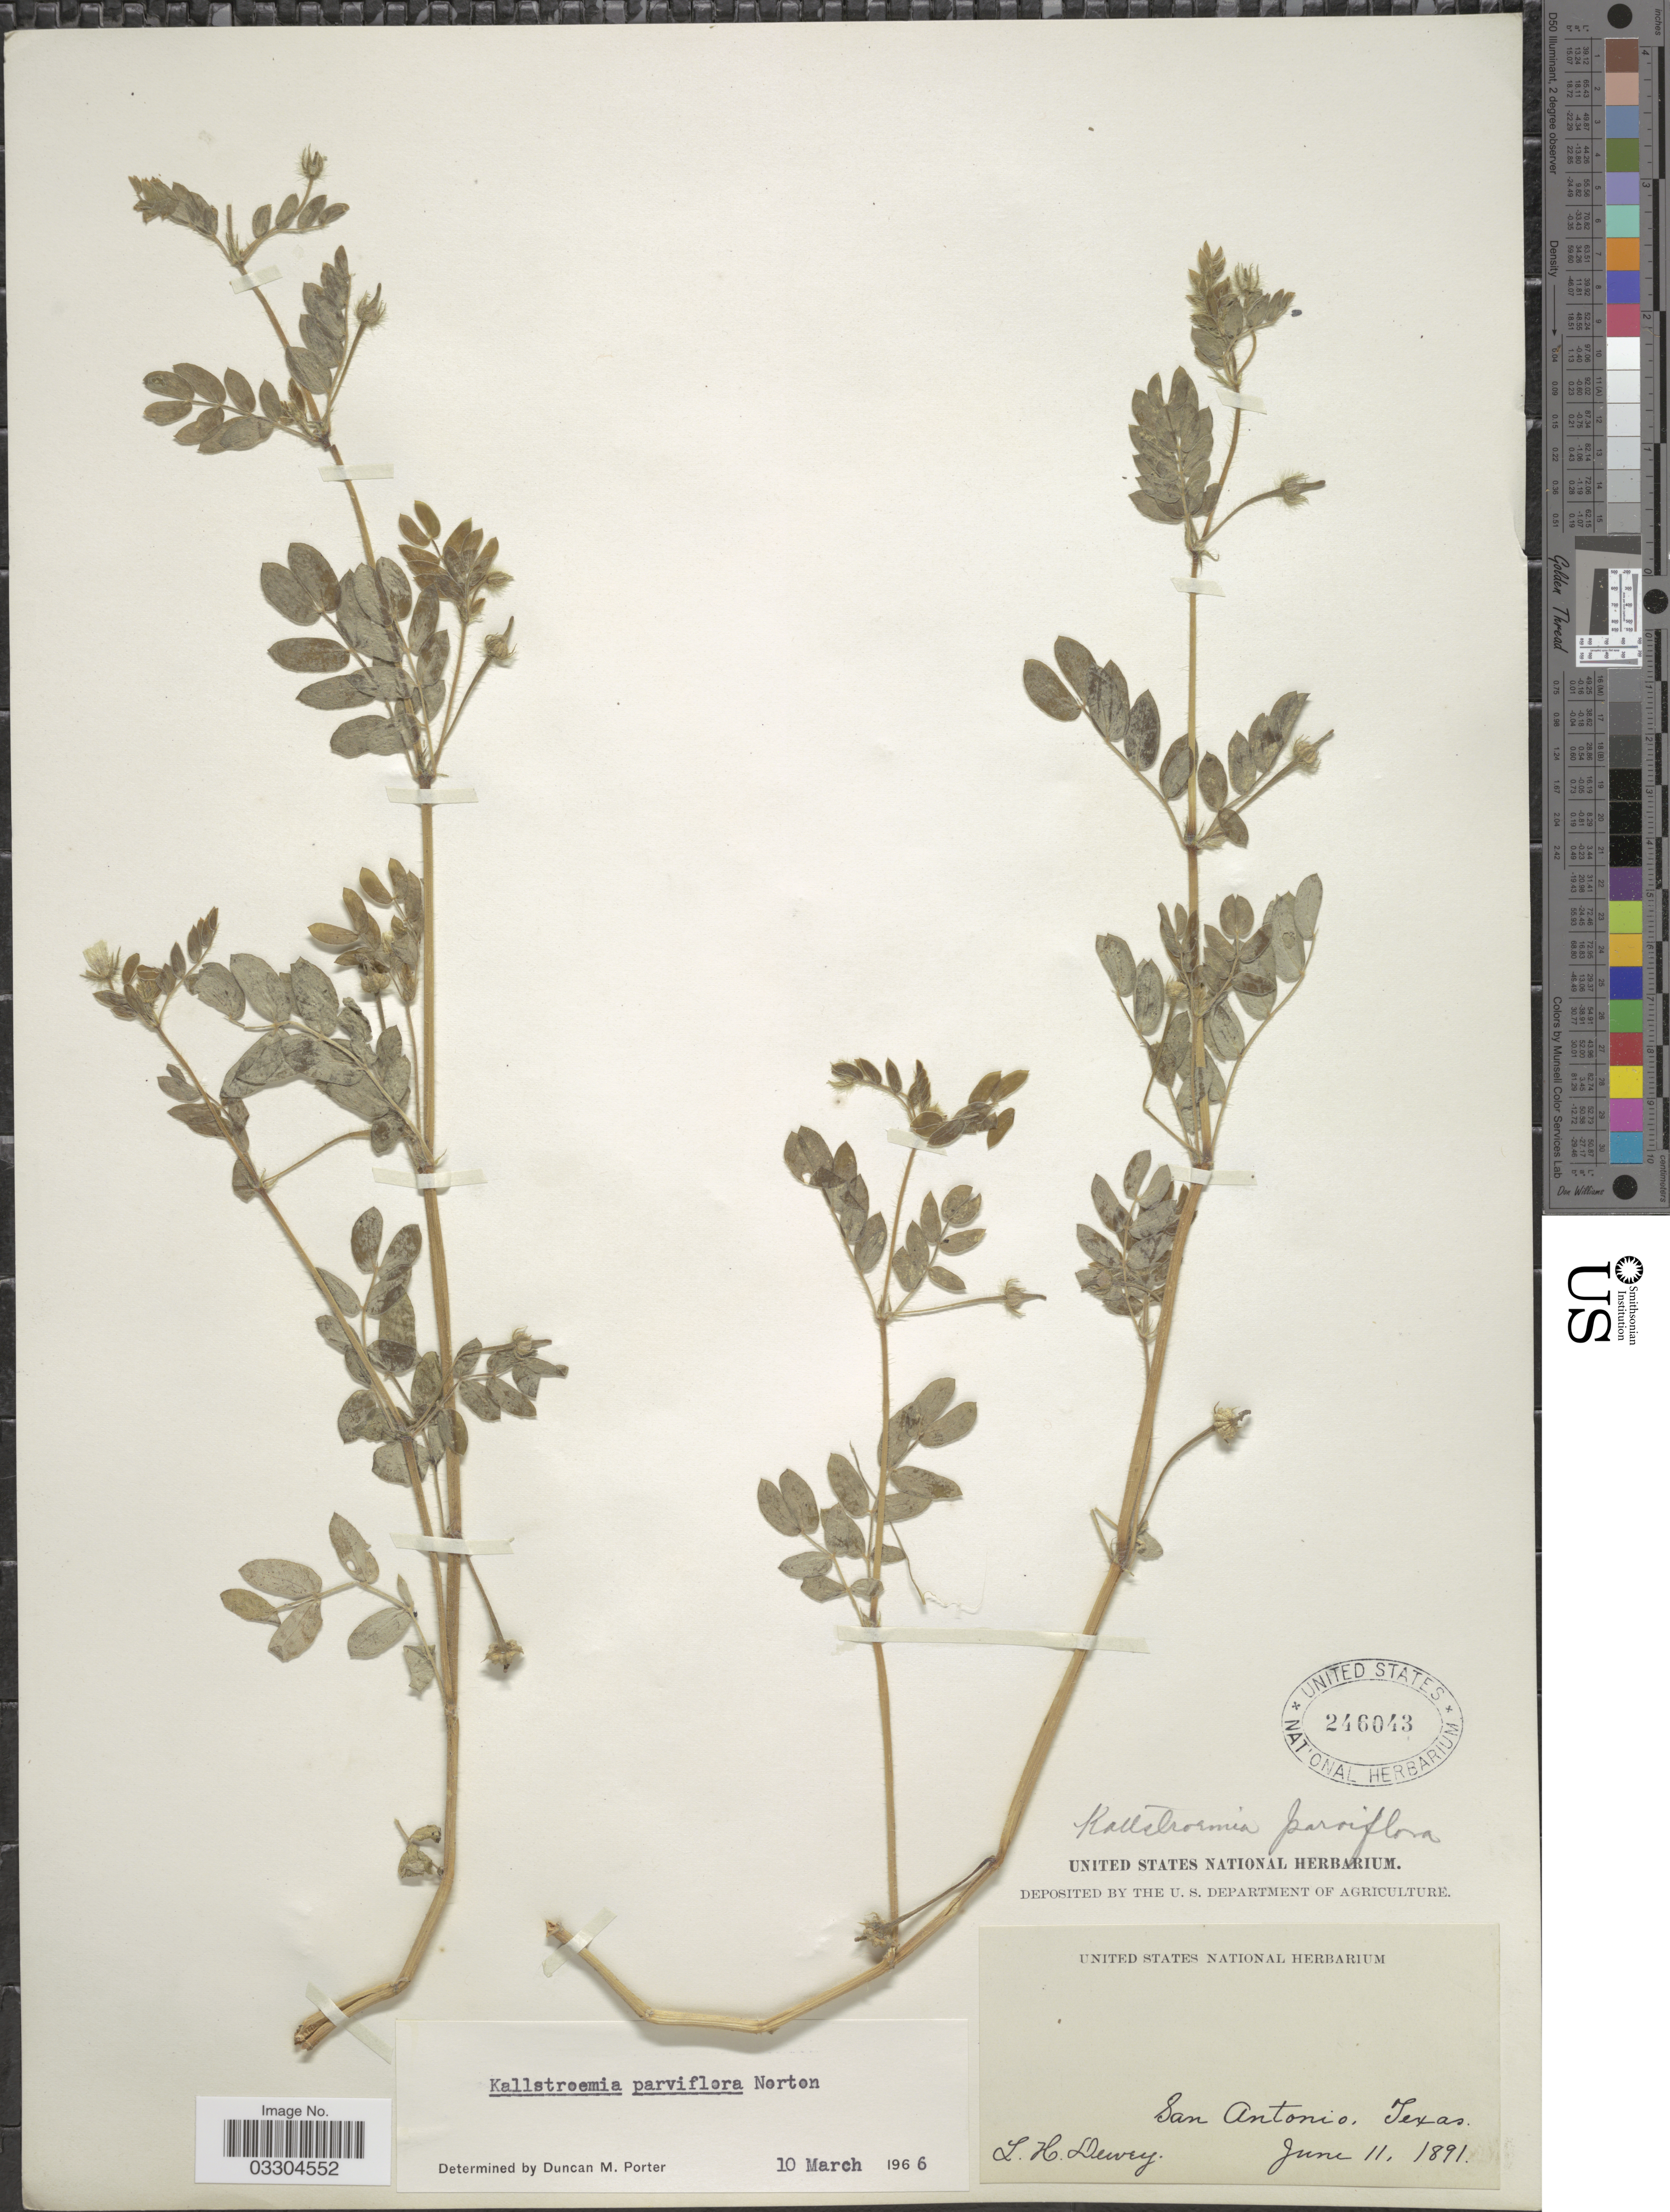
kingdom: Plantae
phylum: Tracheophyta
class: Magnoliopsida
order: Zygophyllales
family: Zygophyllaceae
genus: Kallstroemia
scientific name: Kallstroemia parviflora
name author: Norton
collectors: L. H. Dewey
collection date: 1891-06-11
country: United States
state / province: Texas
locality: San Antonio.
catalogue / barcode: US 246043